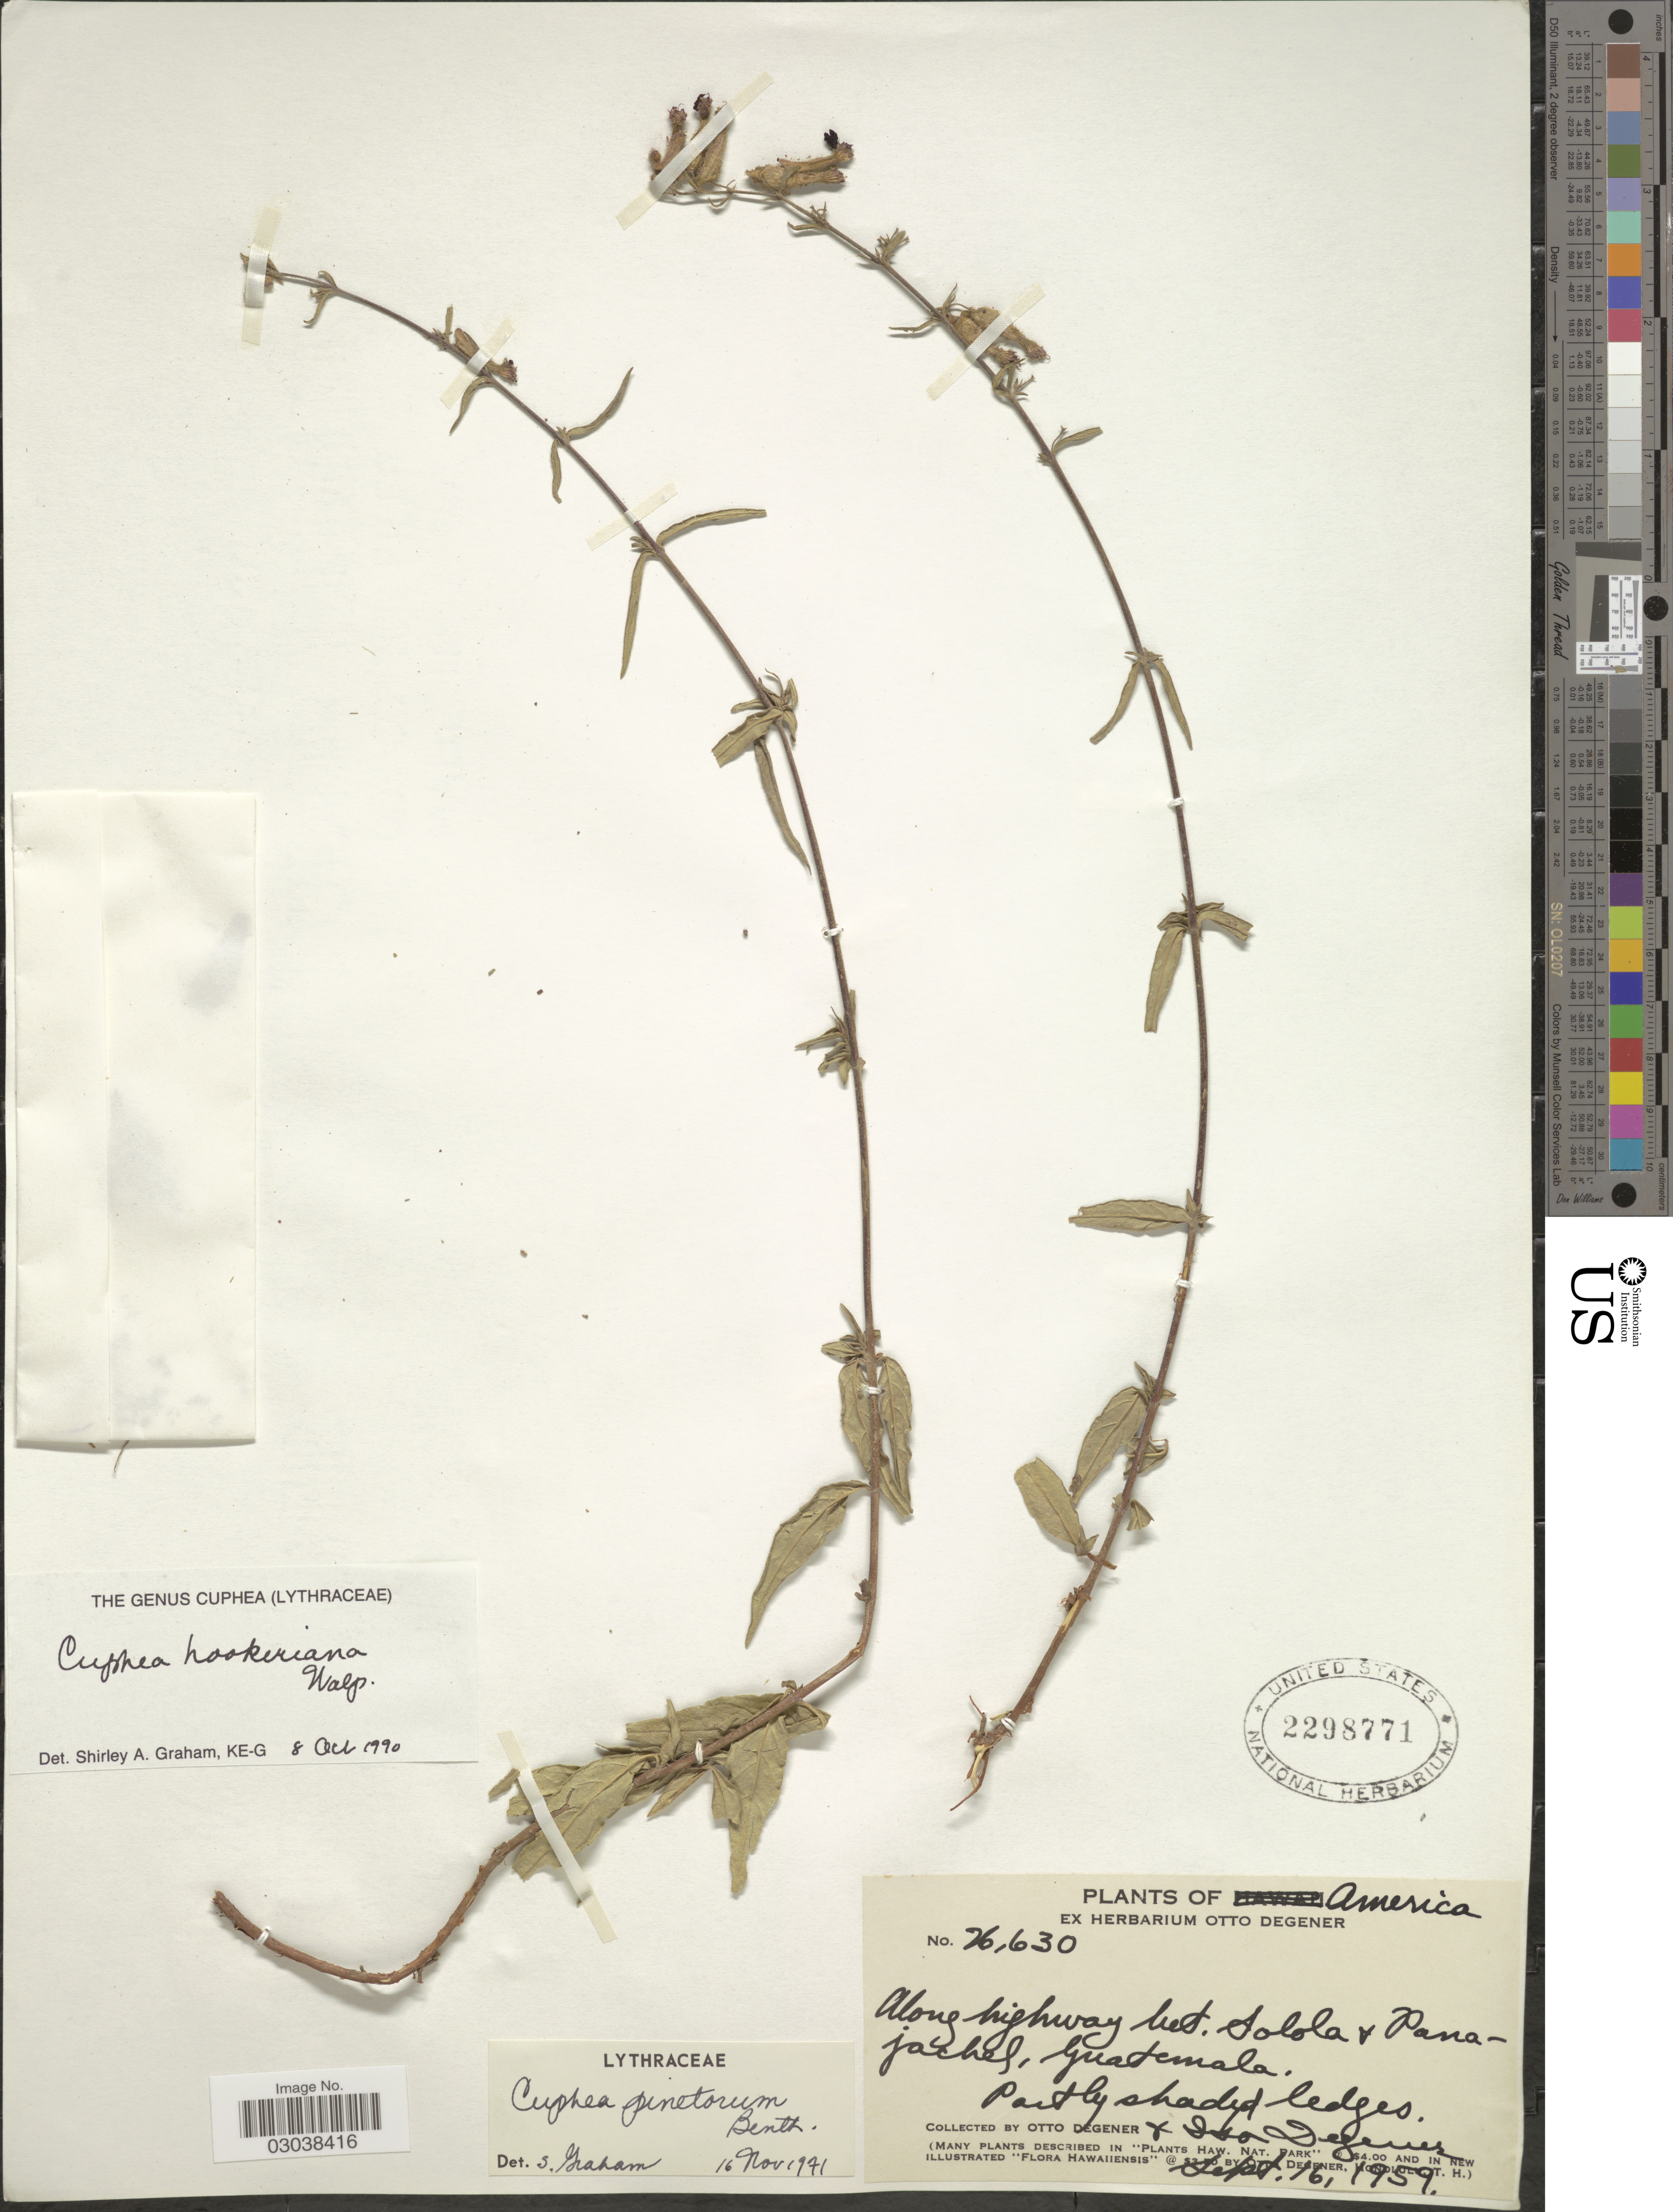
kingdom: Plantae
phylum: Tracheophyta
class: Magnoliopsida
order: Myrtales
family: Lythraceae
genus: Cuphea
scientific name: Cuphea hookeriana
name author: Walp.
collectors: O. Degener & I. Degener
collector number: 26630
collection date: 1959-09-16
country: Guatemala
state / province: Sololá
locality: Along highway bet. Solola & Panajachel.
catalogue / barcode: US 2298771